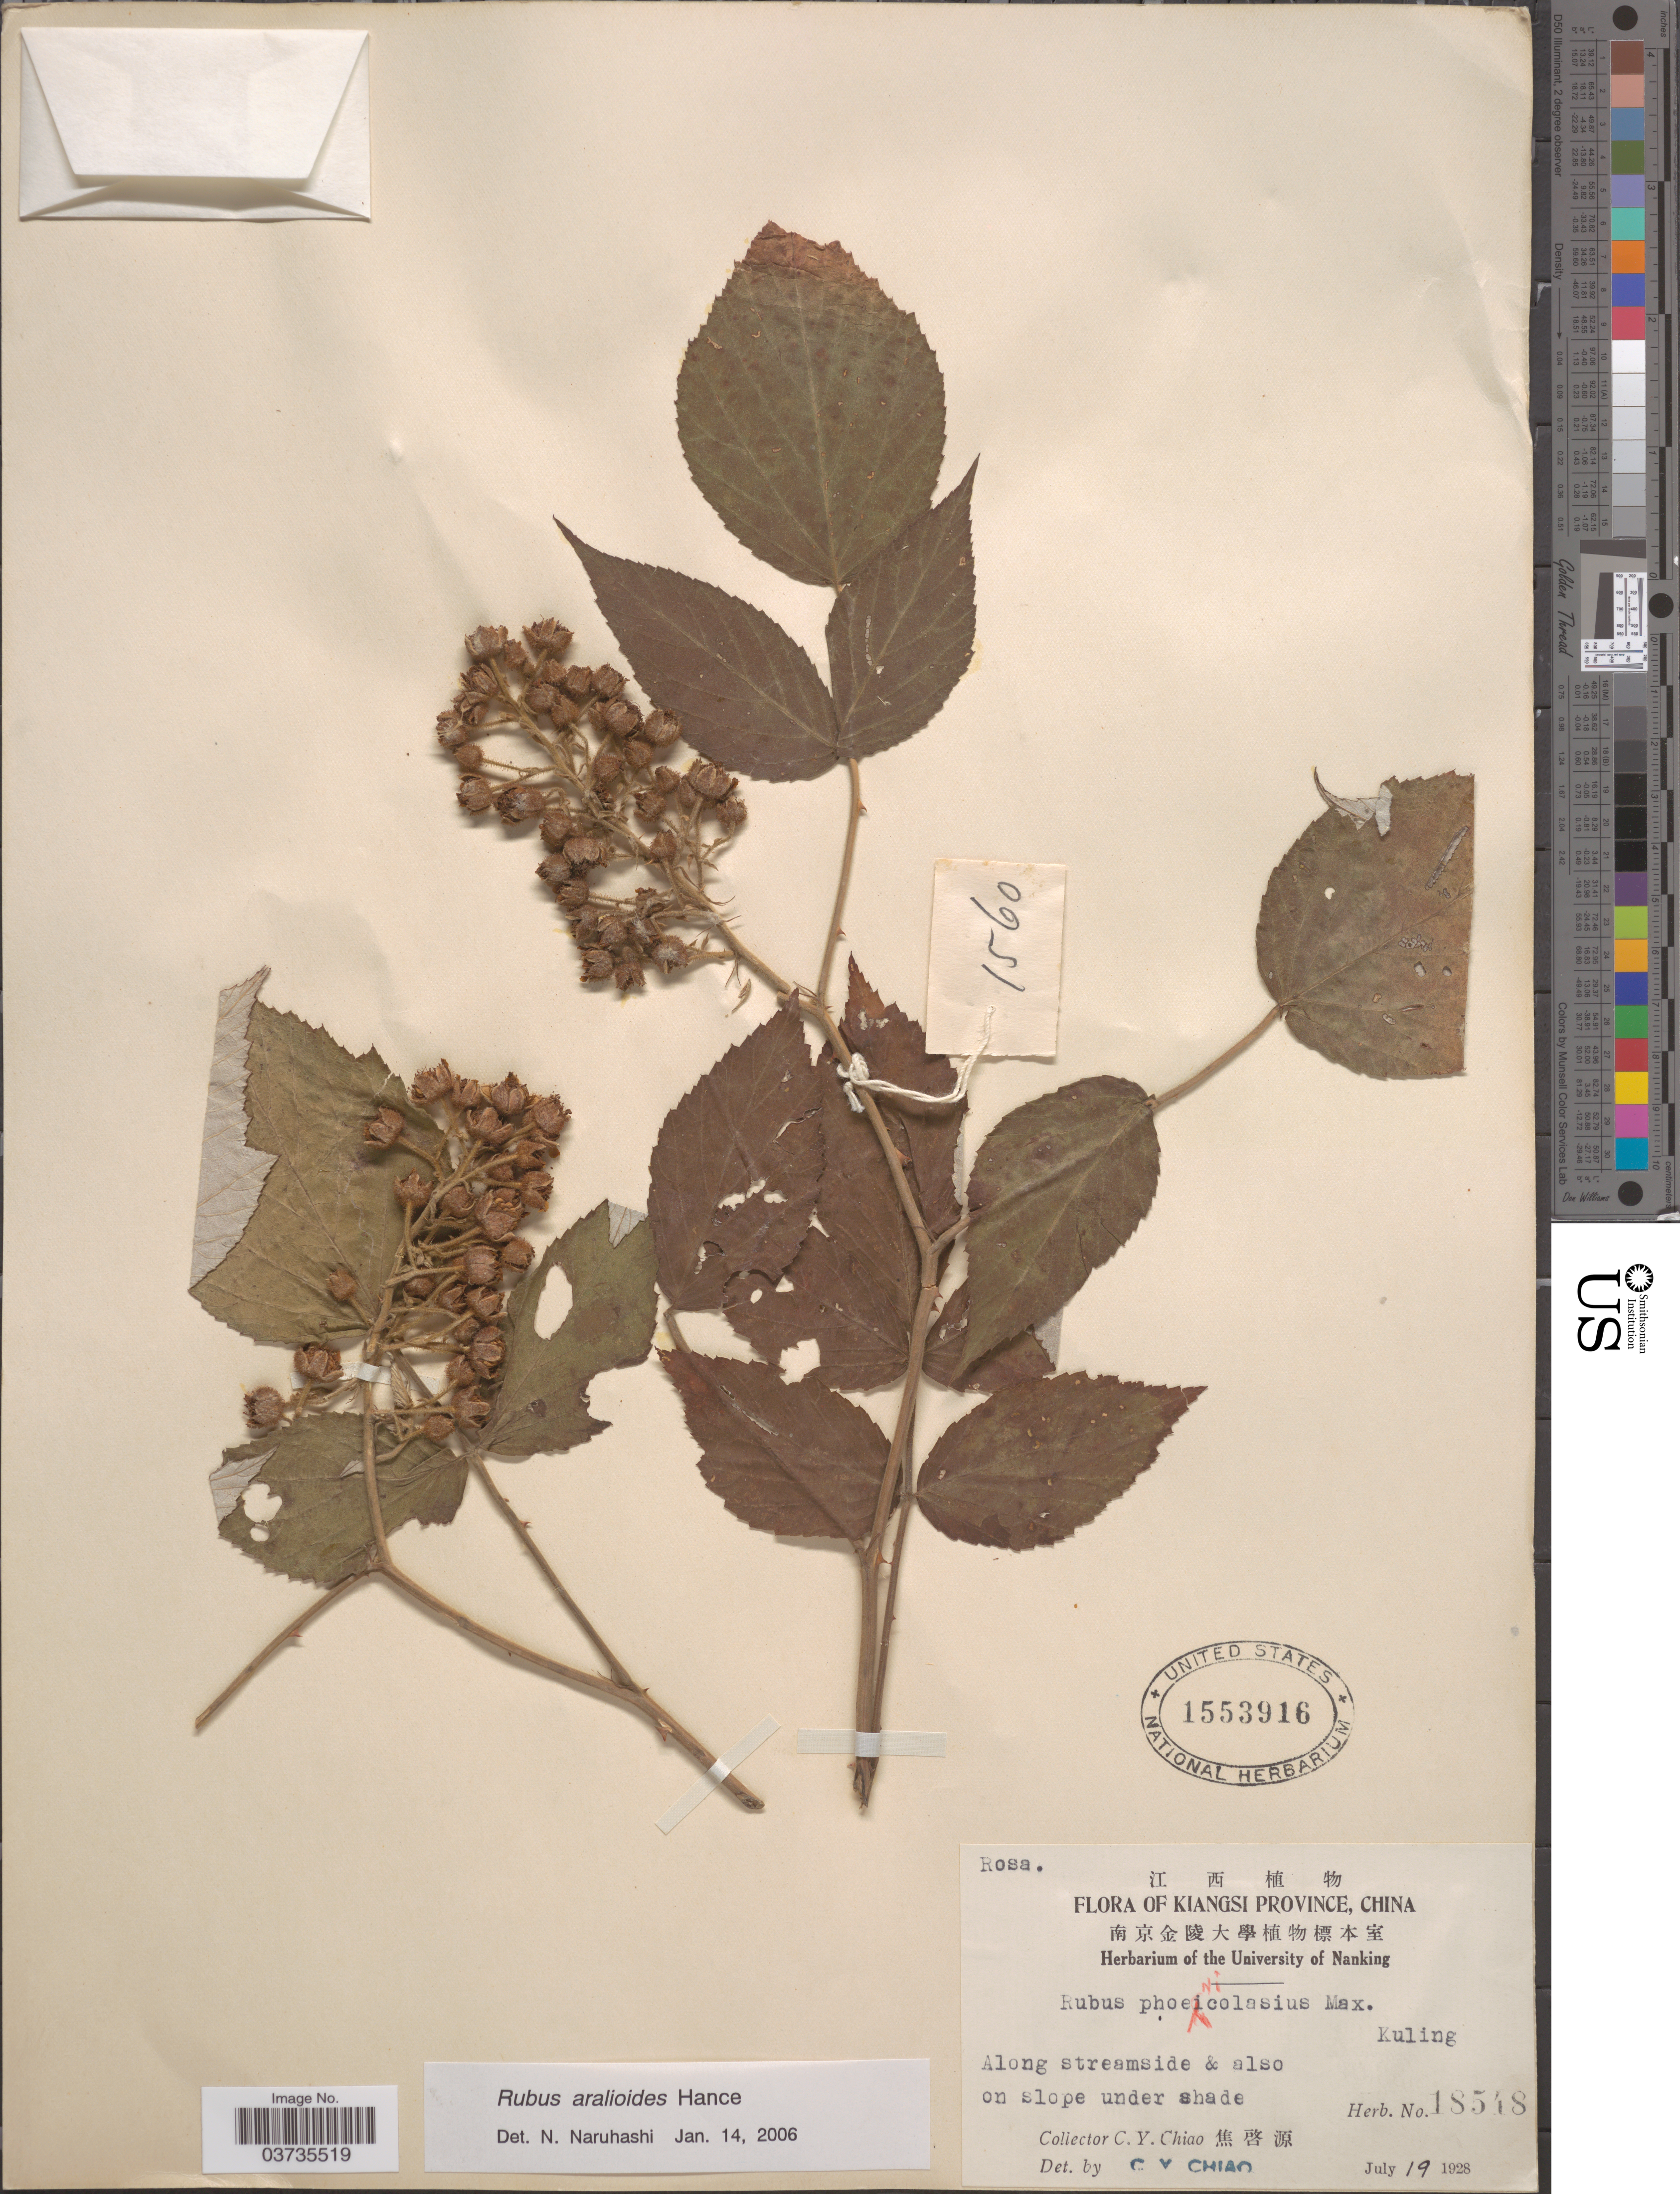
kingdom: Plantae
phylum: Tracheophyta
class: Magnoliopsida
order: Rosales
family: Rosaceae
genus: Rubus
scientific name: Rubus aralioides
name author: Hance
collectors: C. Y. Chiao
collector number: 18548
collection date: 1928-07-19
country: China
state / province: Jiangxi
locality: Kiangsi Province. Kuling.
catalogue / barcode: US 1553916